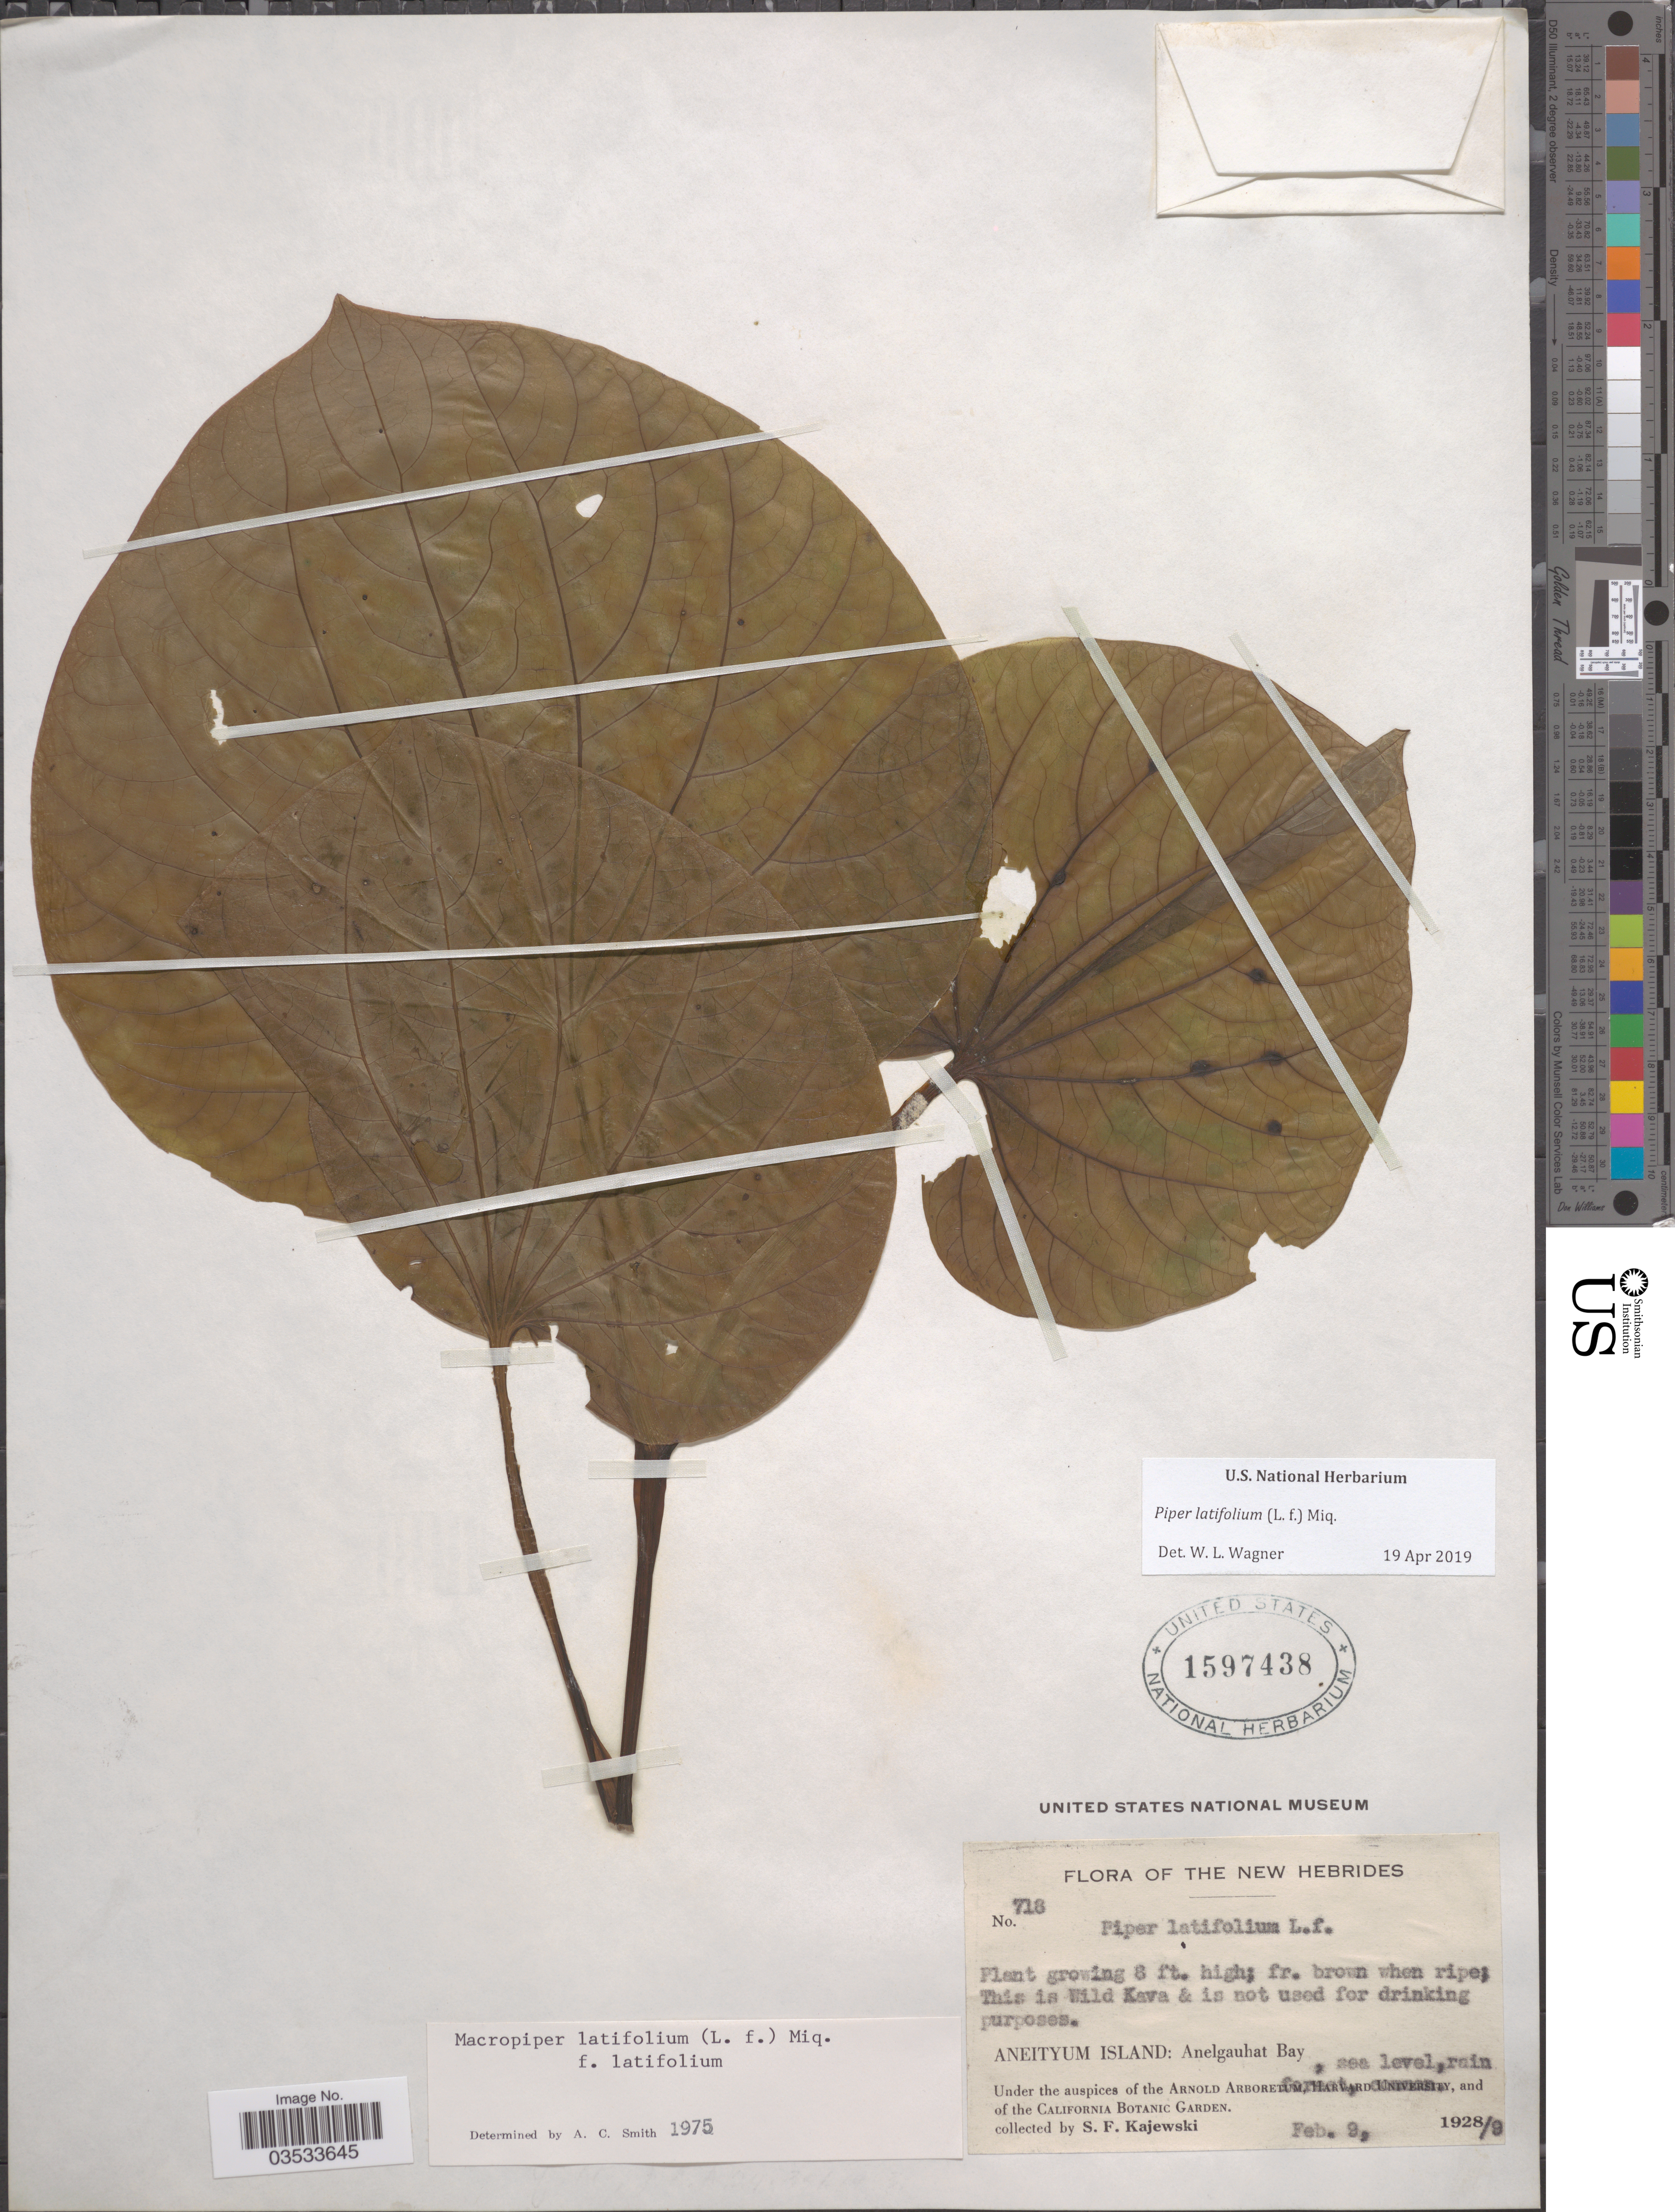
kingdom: Plantae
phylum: Tracheophyta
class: Magnoliopsida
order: Piperales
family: Piperaceae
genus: Piper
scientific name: Piper latifolium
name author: L. f.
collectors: S. Kajewski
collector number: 718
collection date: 1928-02-09/1929-02-09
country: Vanuatu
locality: New Hebrides. Aneityum Island: Anelgauhat Bay.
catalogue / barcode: US 1597438